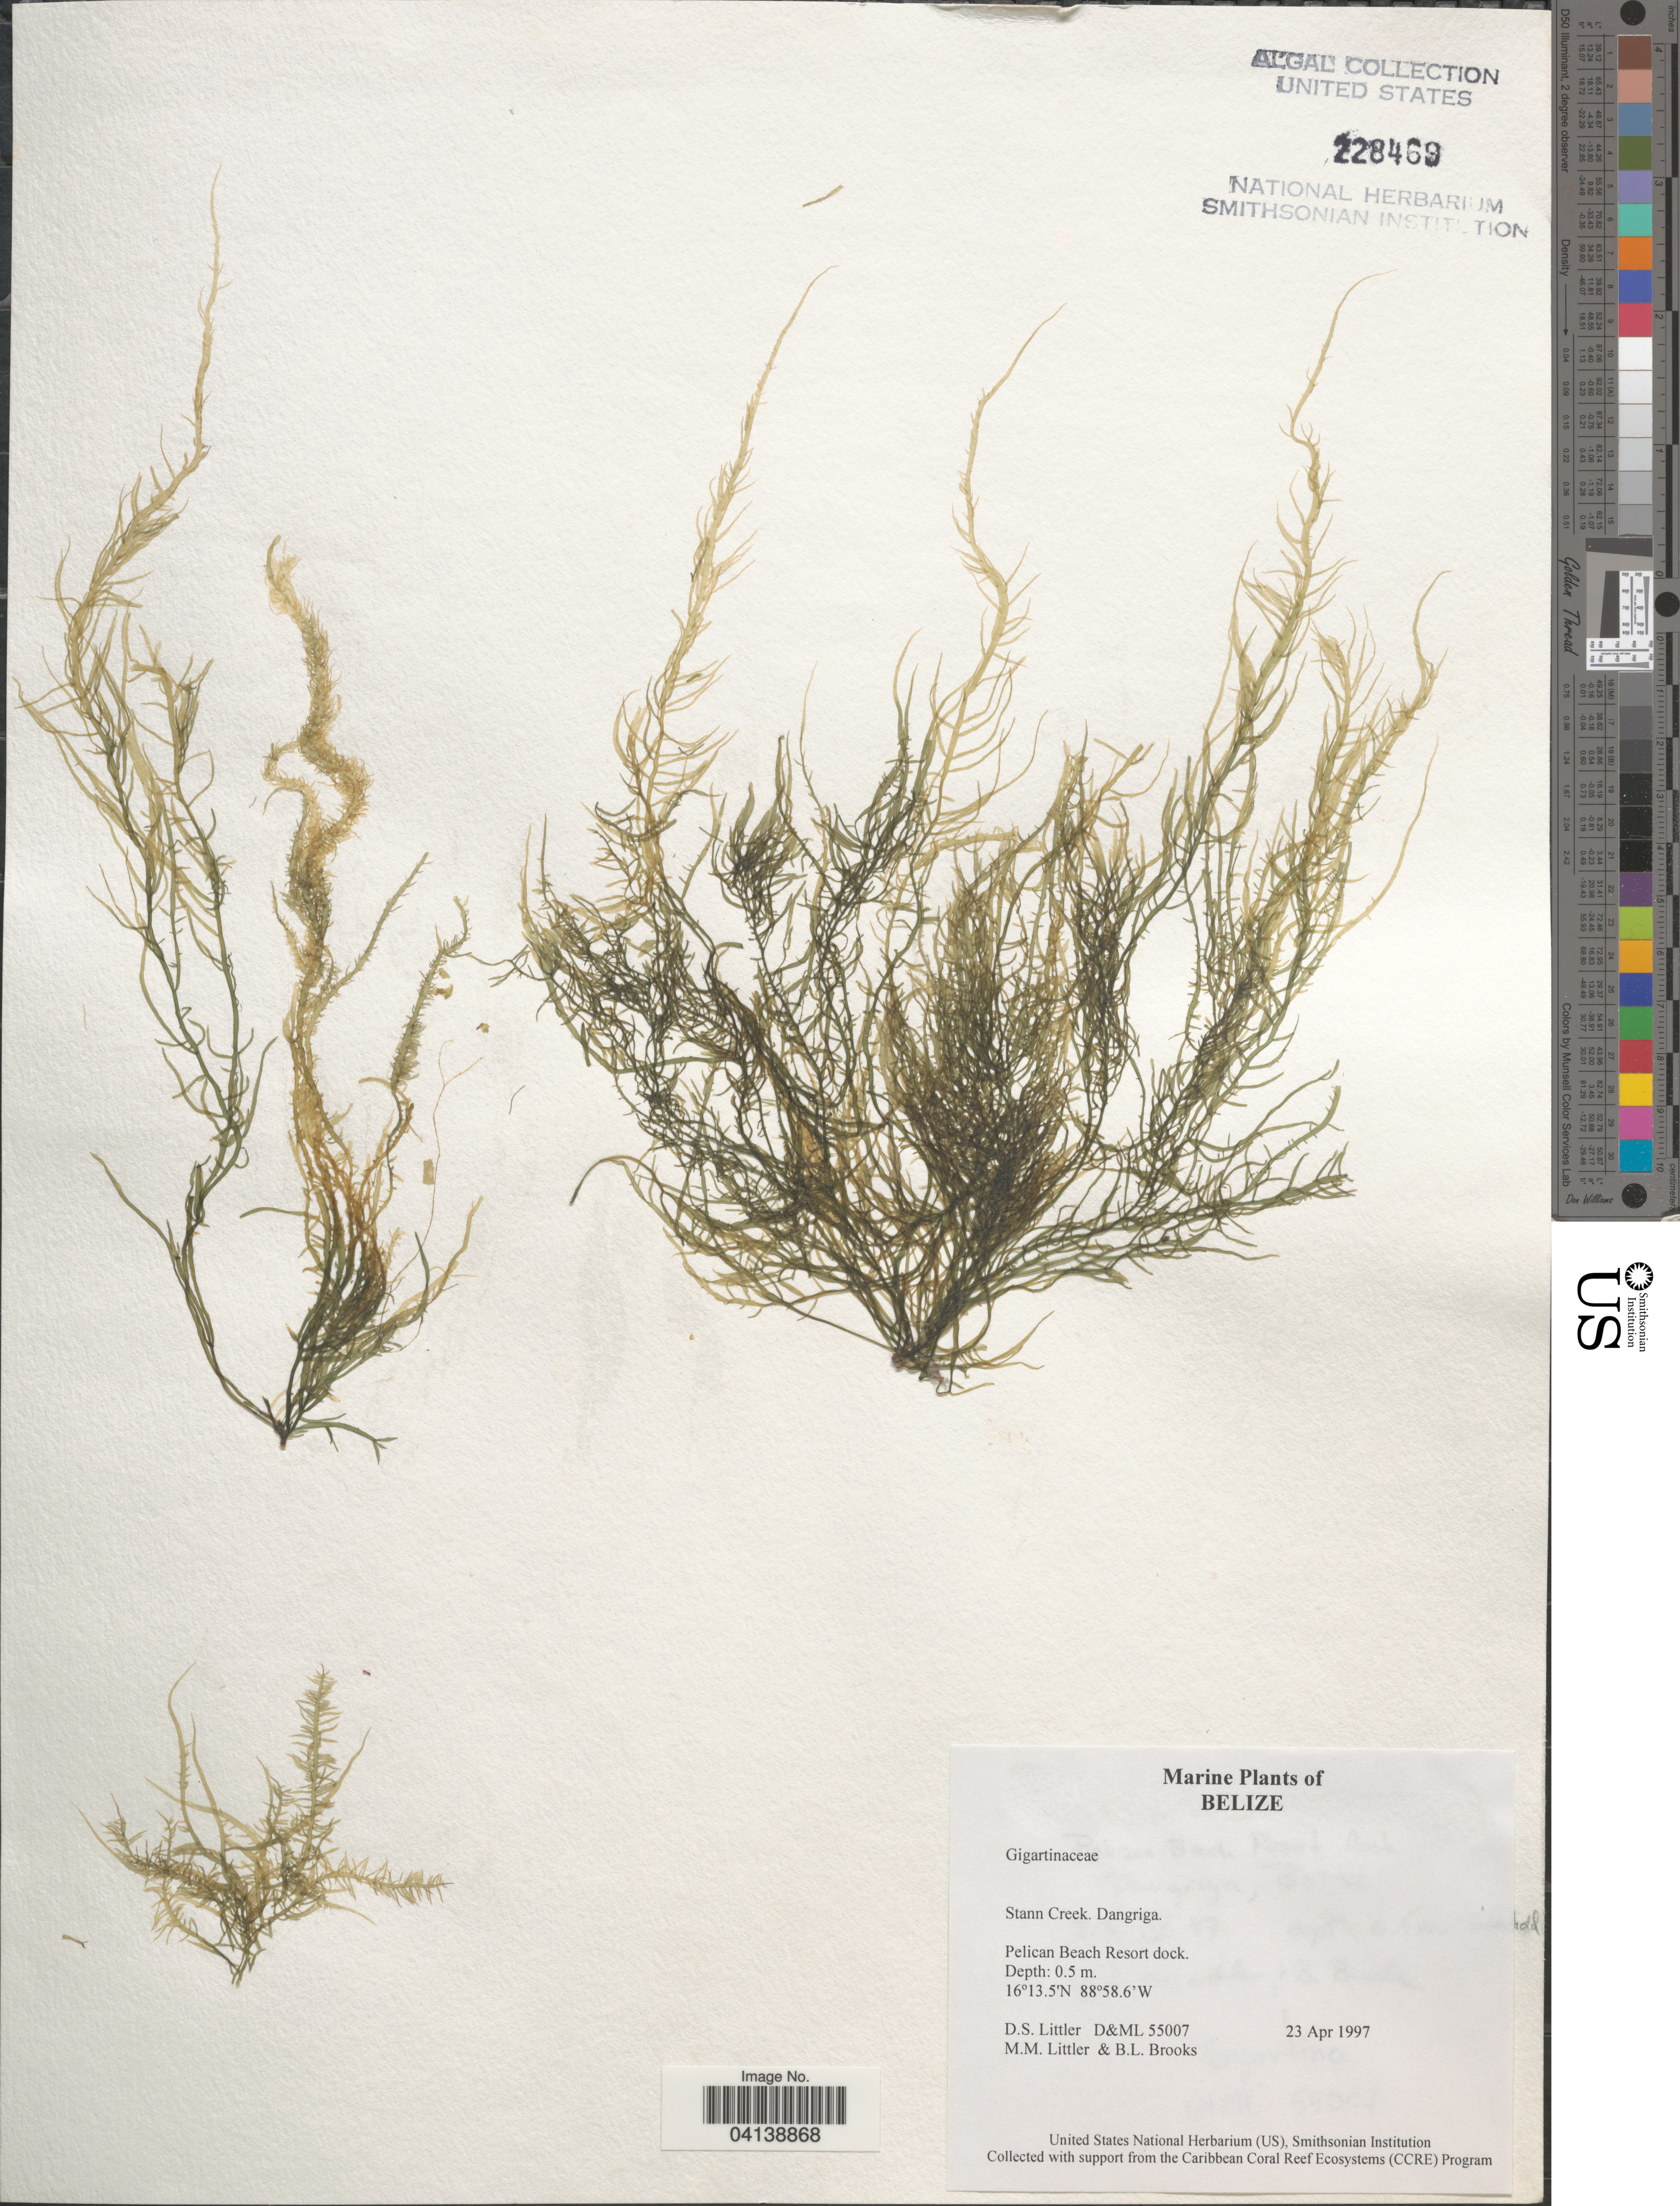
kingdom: Plantae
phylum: Rhodophyta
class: Florideophyceae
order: Gigartinales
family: Gigartinaceae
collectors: D. S. Littler & B. Brooks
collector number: D&ML55007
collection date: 1997-04-23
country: Belize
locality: Stann Creek. Dangriga. Pelican Beach Resort dock.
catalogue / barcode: US 228469